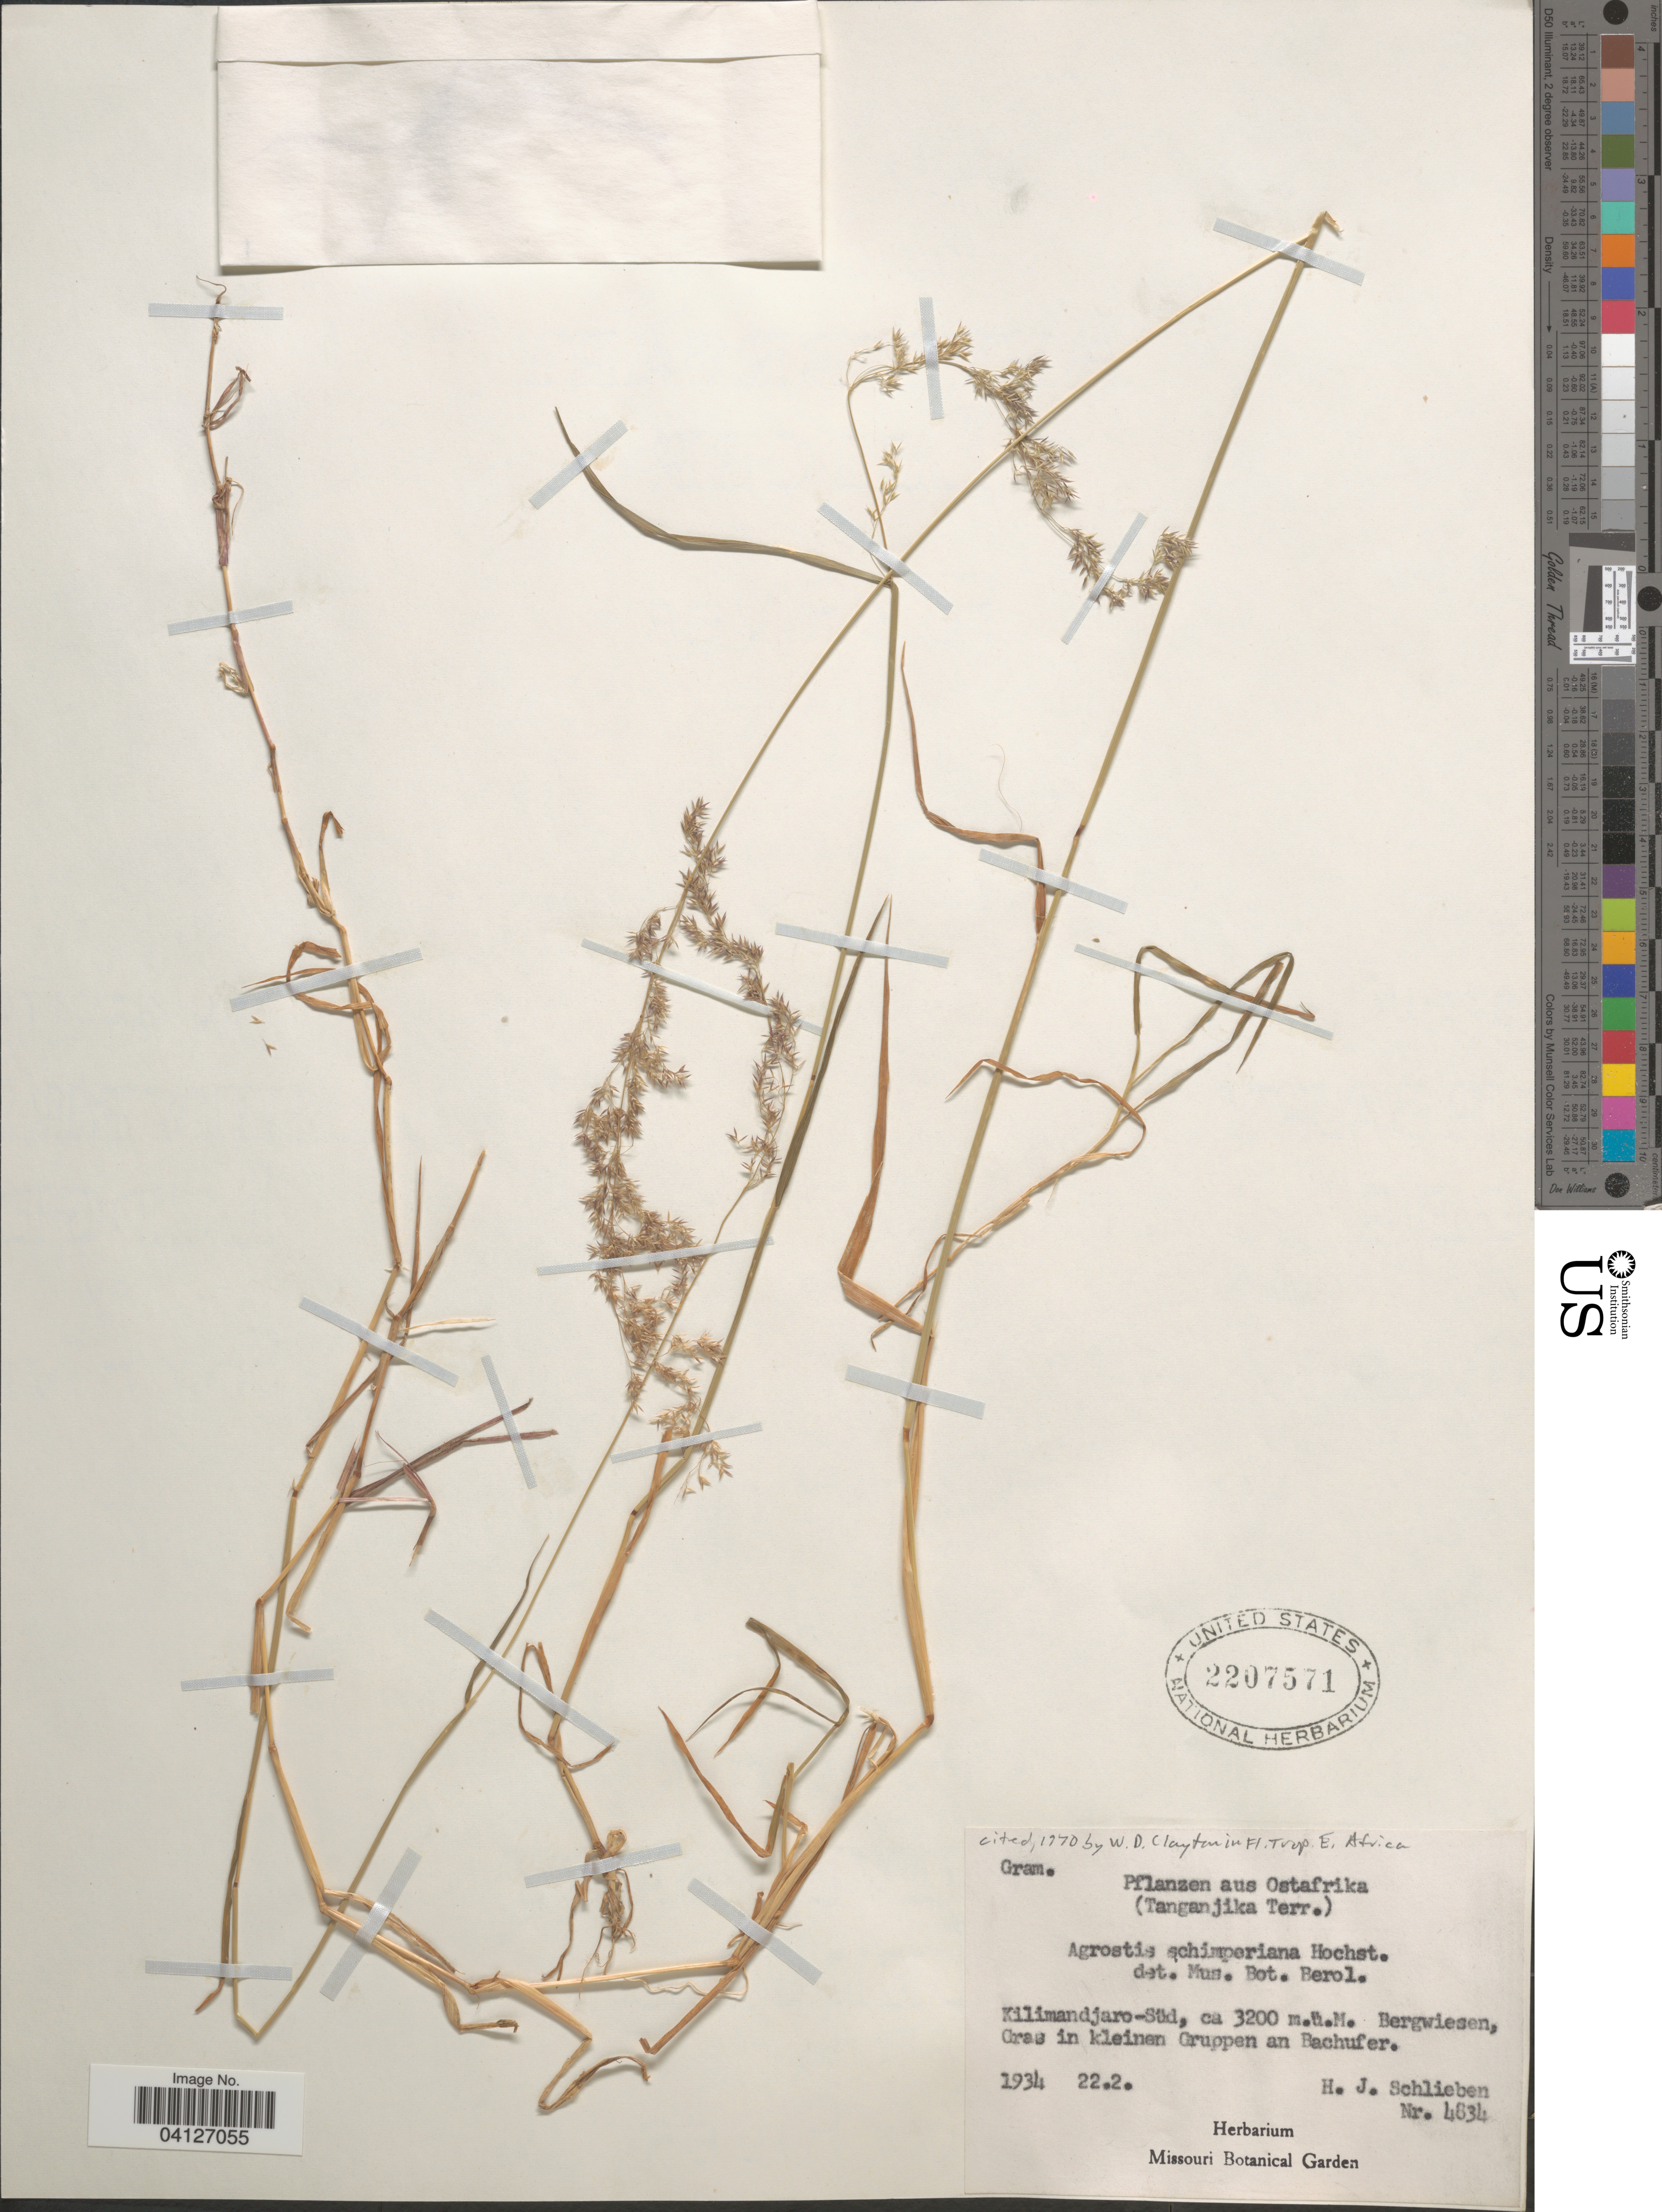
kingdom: Plantae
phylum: Tracheophyta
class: Liliopsida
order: Poales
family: Poaceae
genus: Agrostis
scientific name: Agrostis schimperiana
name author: Hochst. ex Steud.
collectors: H. J. Schlieben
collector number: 4834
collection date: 1934-02-22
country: Tanzania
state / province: Kilimanjaro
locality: Aus Ostafrika (Tanganjika Terr.). Kilimandjaro-Süd, Bergwiesen, Gras in kleinen Gruppen an Bachufer.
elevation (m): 3200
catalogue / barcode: US 2207571